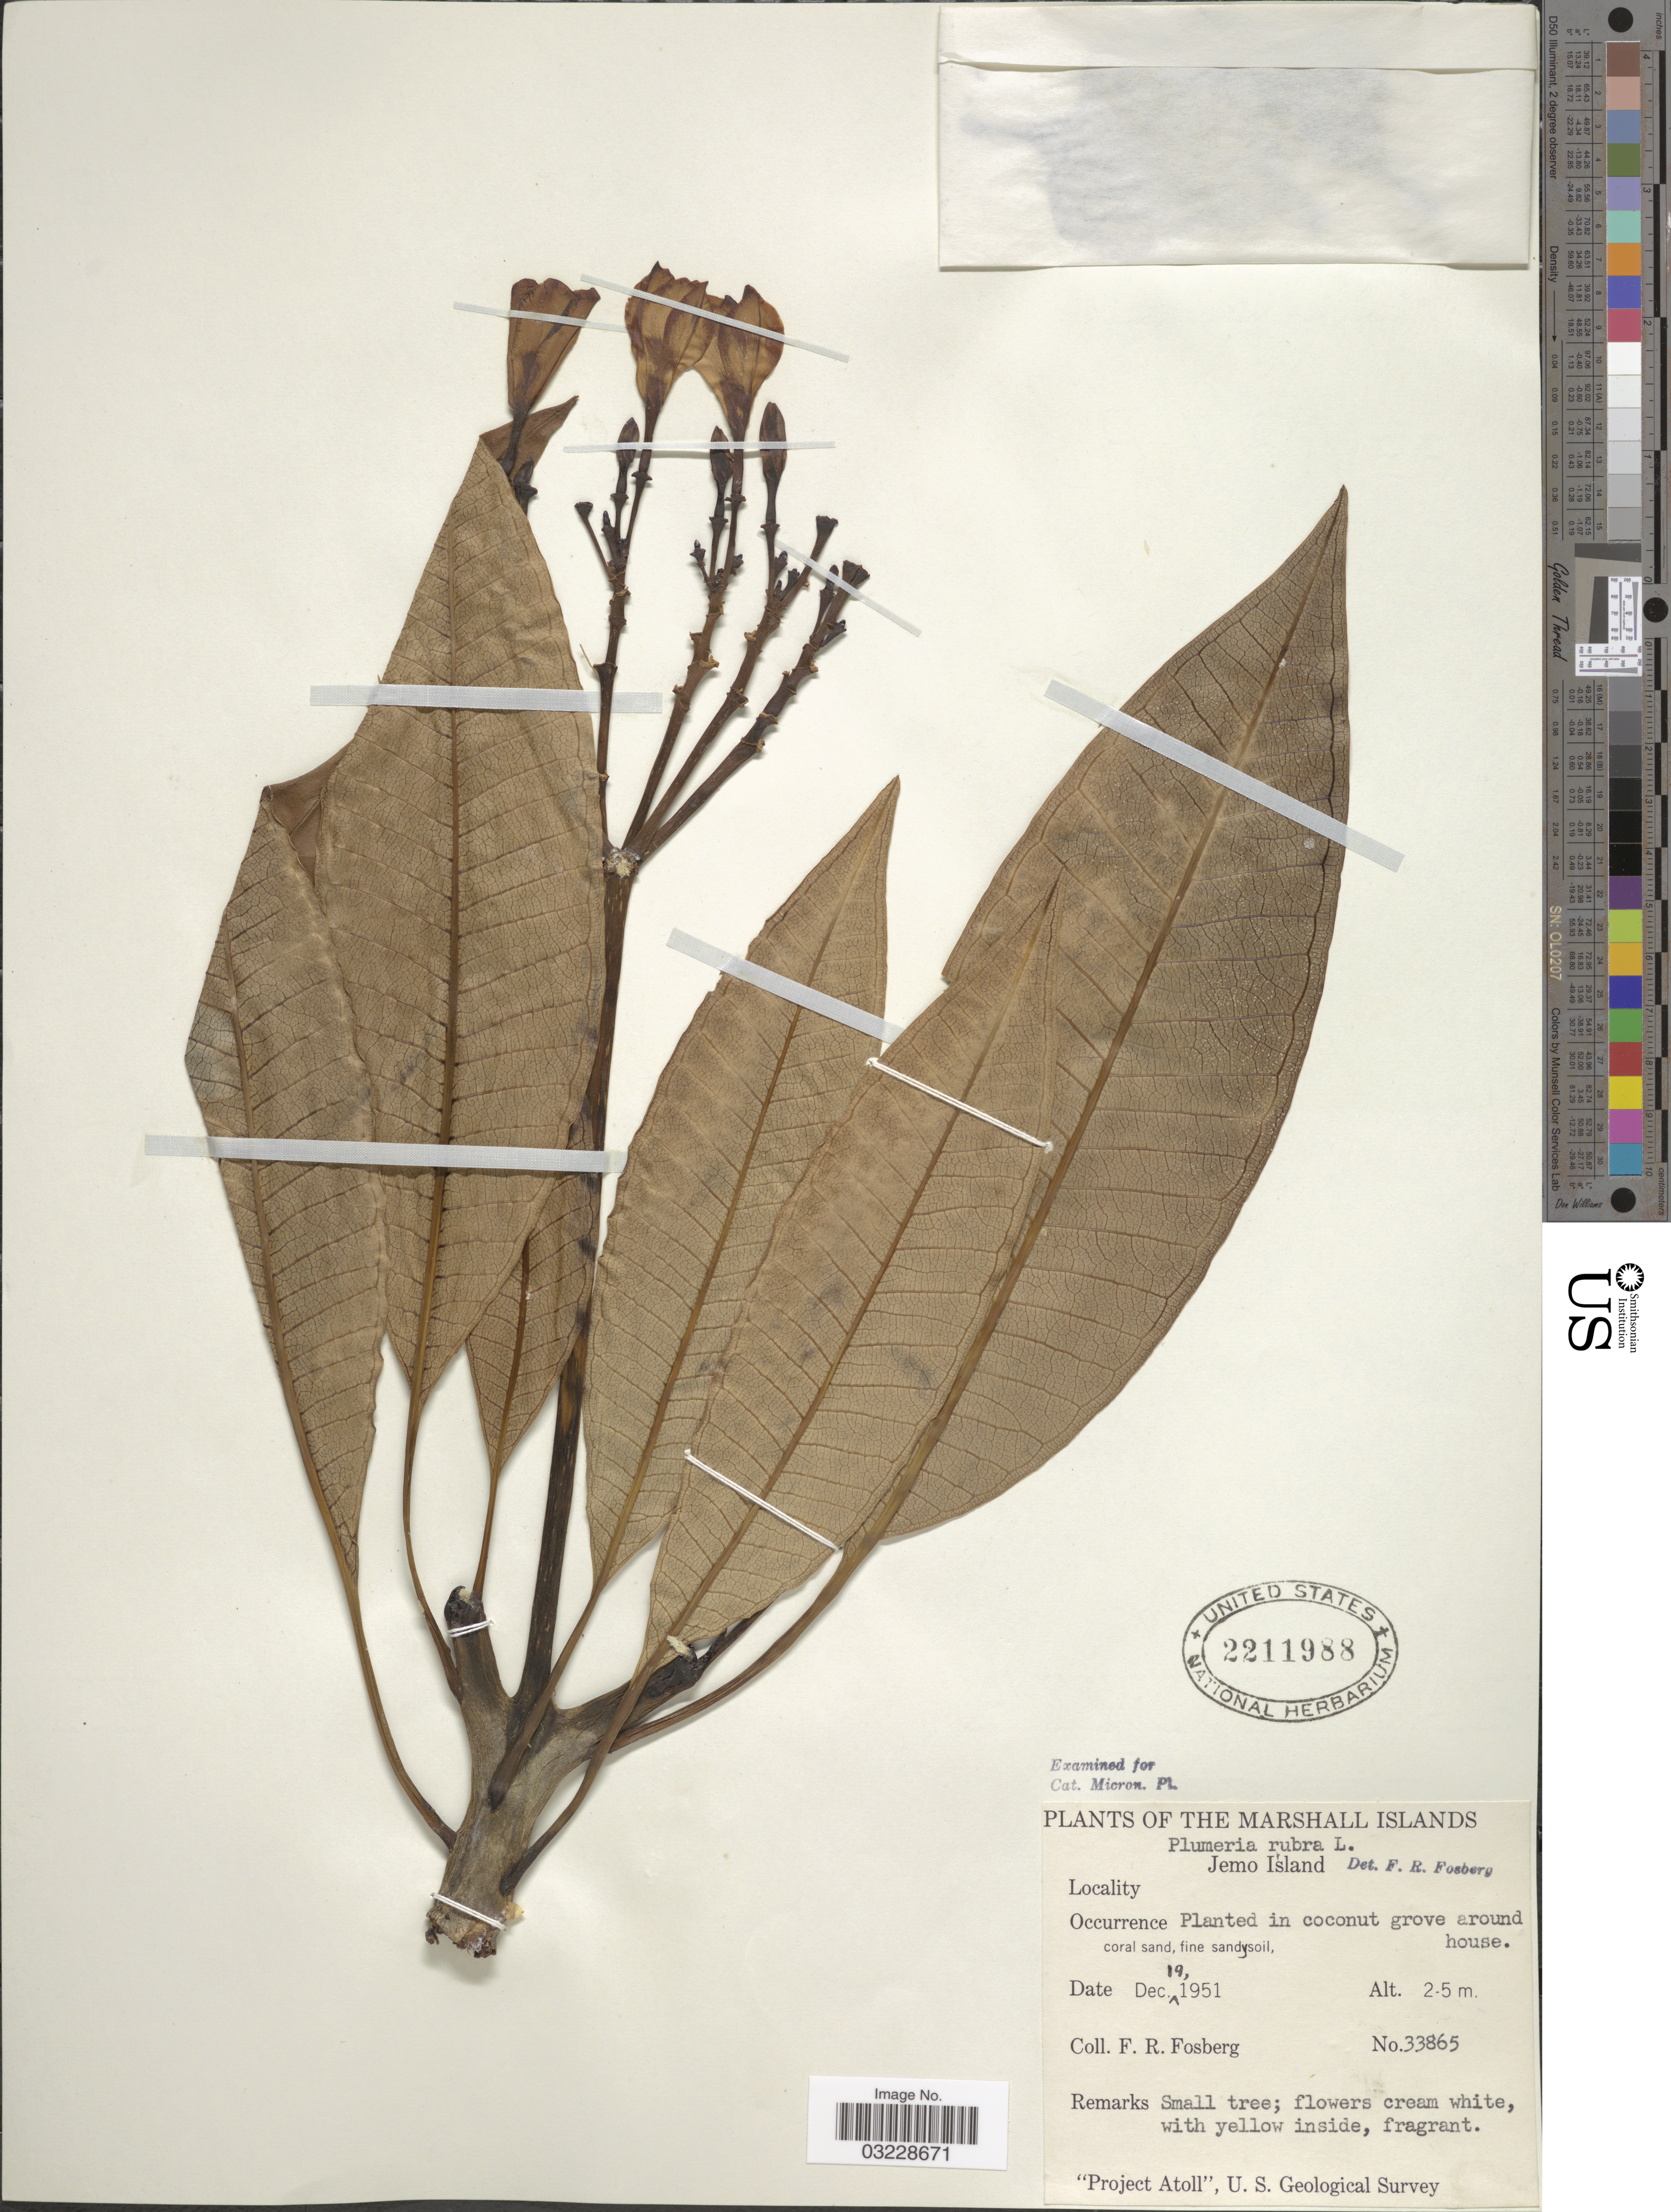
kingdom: Plantae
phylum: Tracheophyta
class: Magnoliopsida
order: Gentianales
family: Apocynaceae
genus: Plumeria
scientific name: Plumeria rubra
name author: L.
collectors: F. R. Fosberg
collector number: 33865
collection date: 1951-12-19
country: Marshall Islands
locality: Jemo Island, around house.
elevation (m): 2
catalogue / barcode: US 2211988